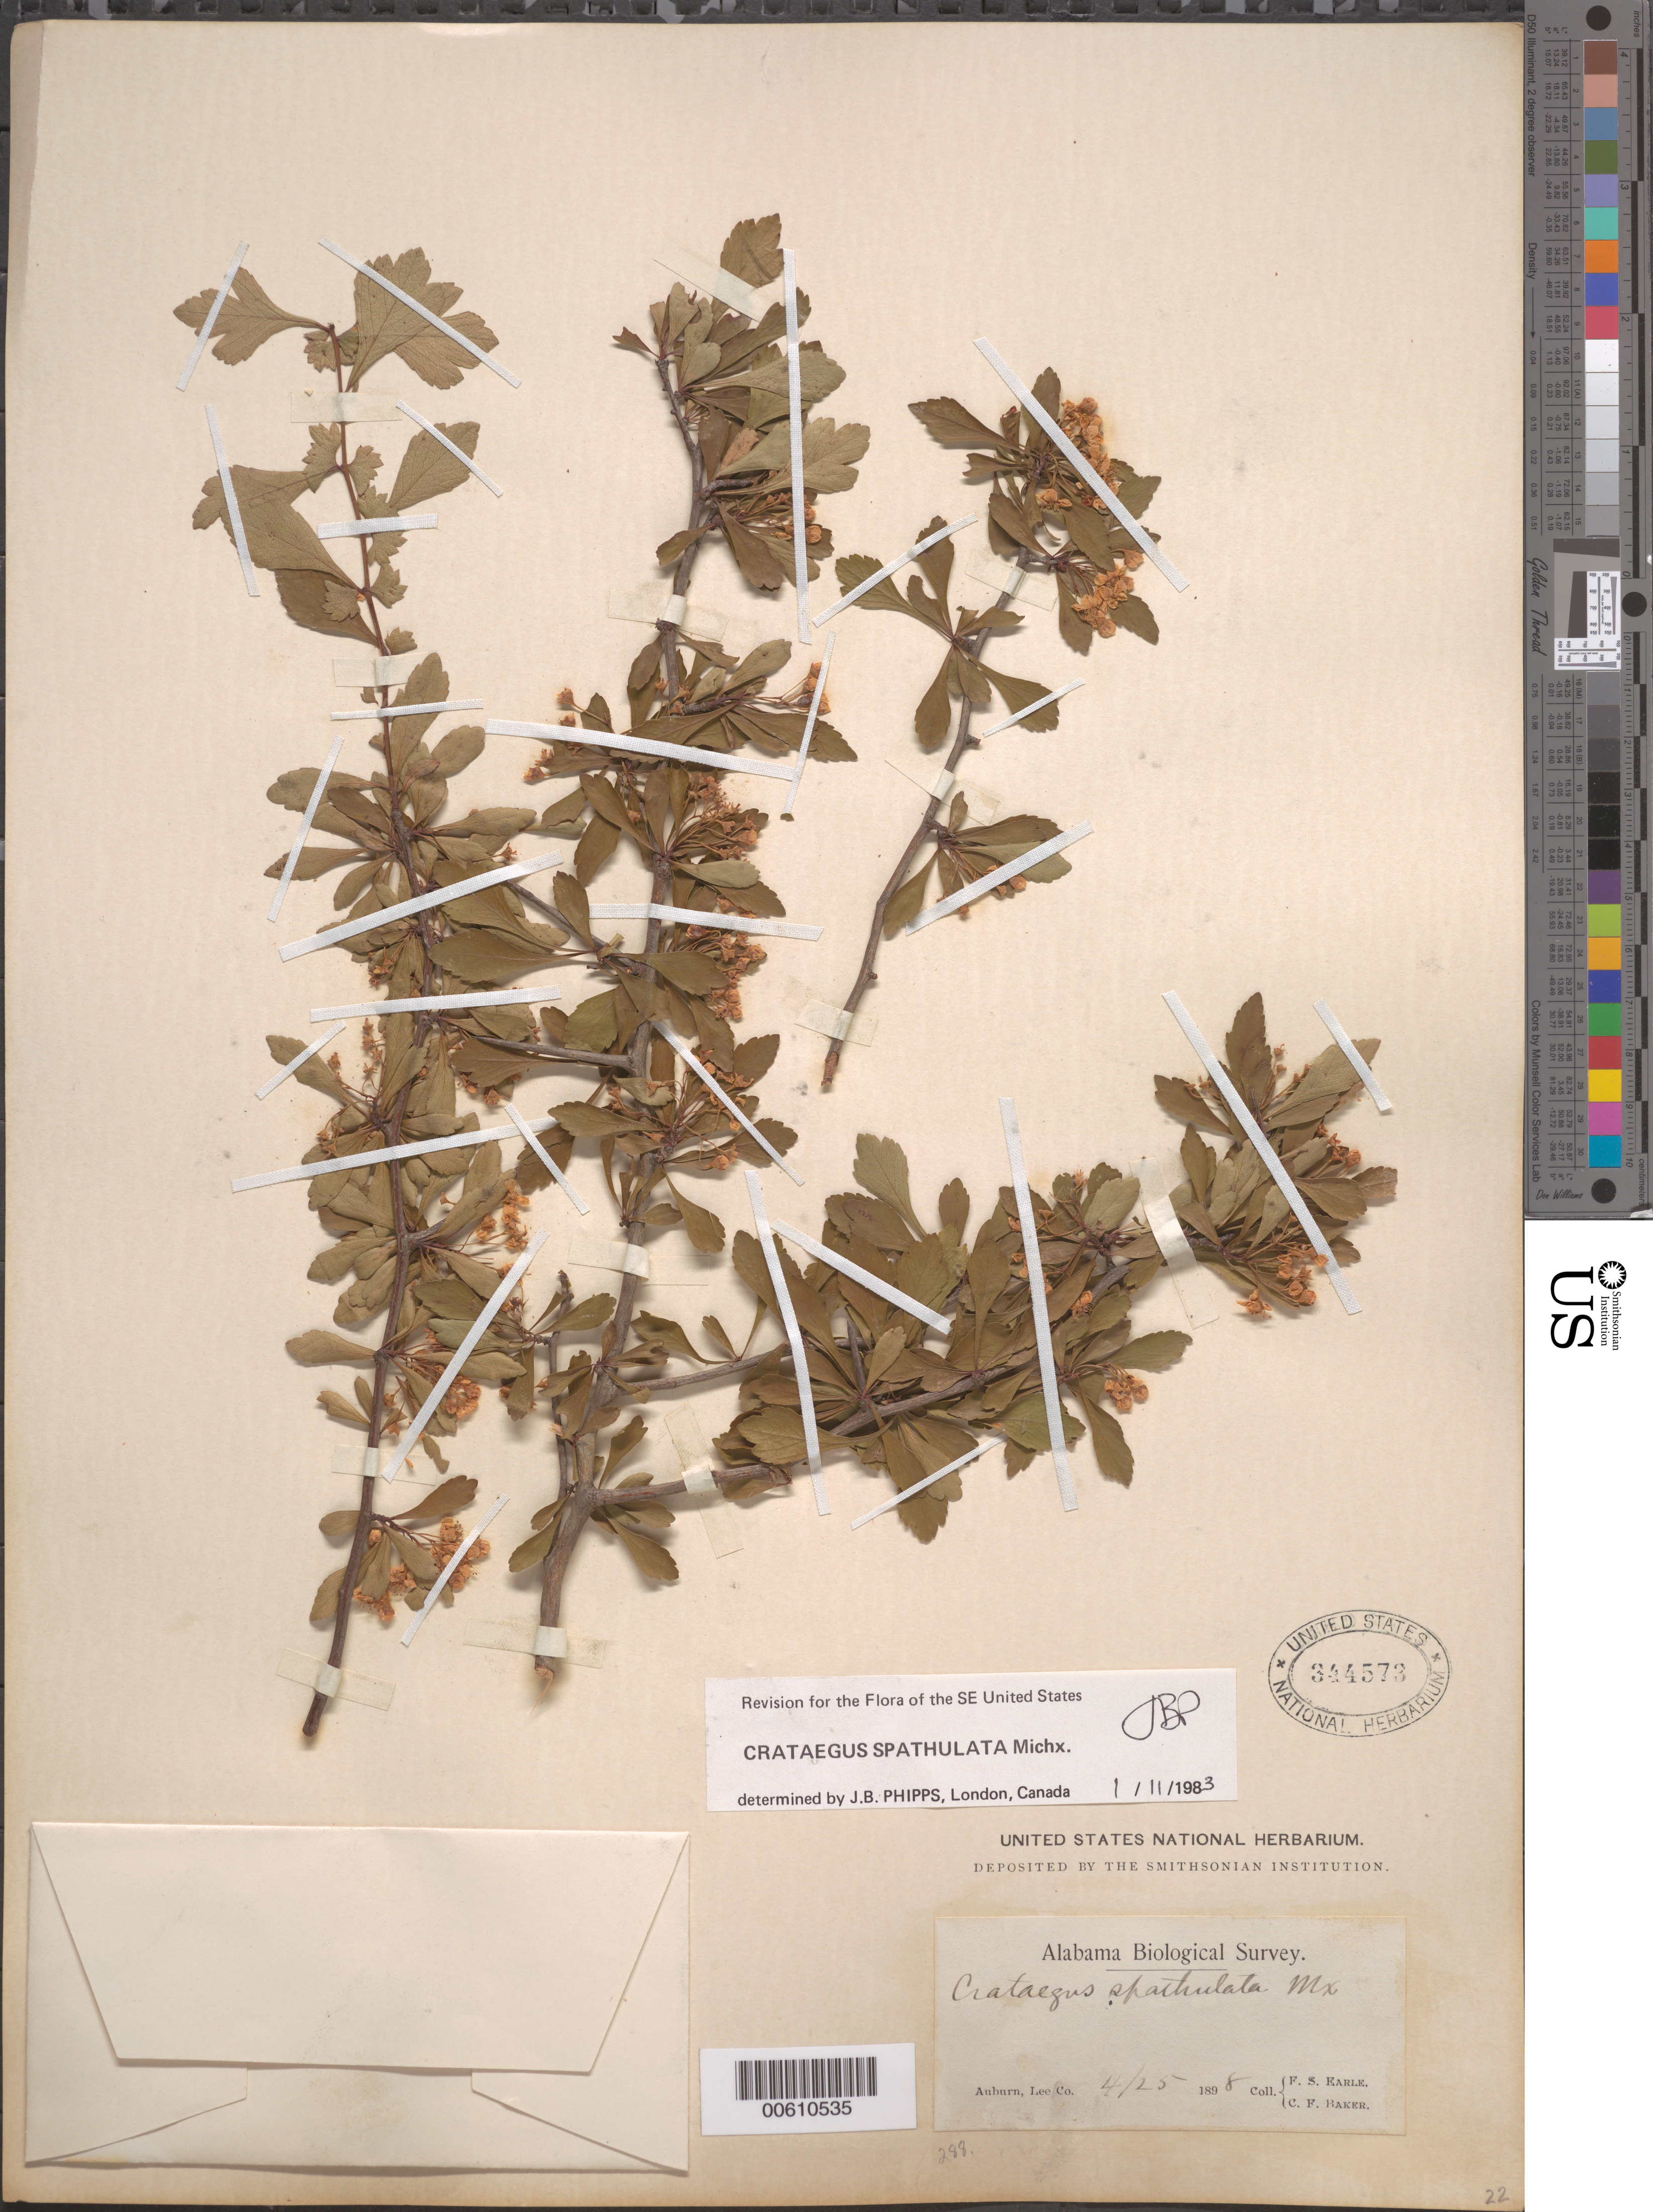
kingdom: Plantae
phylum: Tracheophyta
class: Magnoliopsida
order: Rosales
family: Rosaceae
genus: Crataegus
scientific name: Crataegus spathulata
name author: Michx.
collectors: F. S. Earle & C. F. Baker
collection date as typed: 25 Apr 1898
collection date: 1898-04-25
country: United States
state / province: Alabama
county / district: Lee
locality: Auburn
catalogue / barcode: US 344573